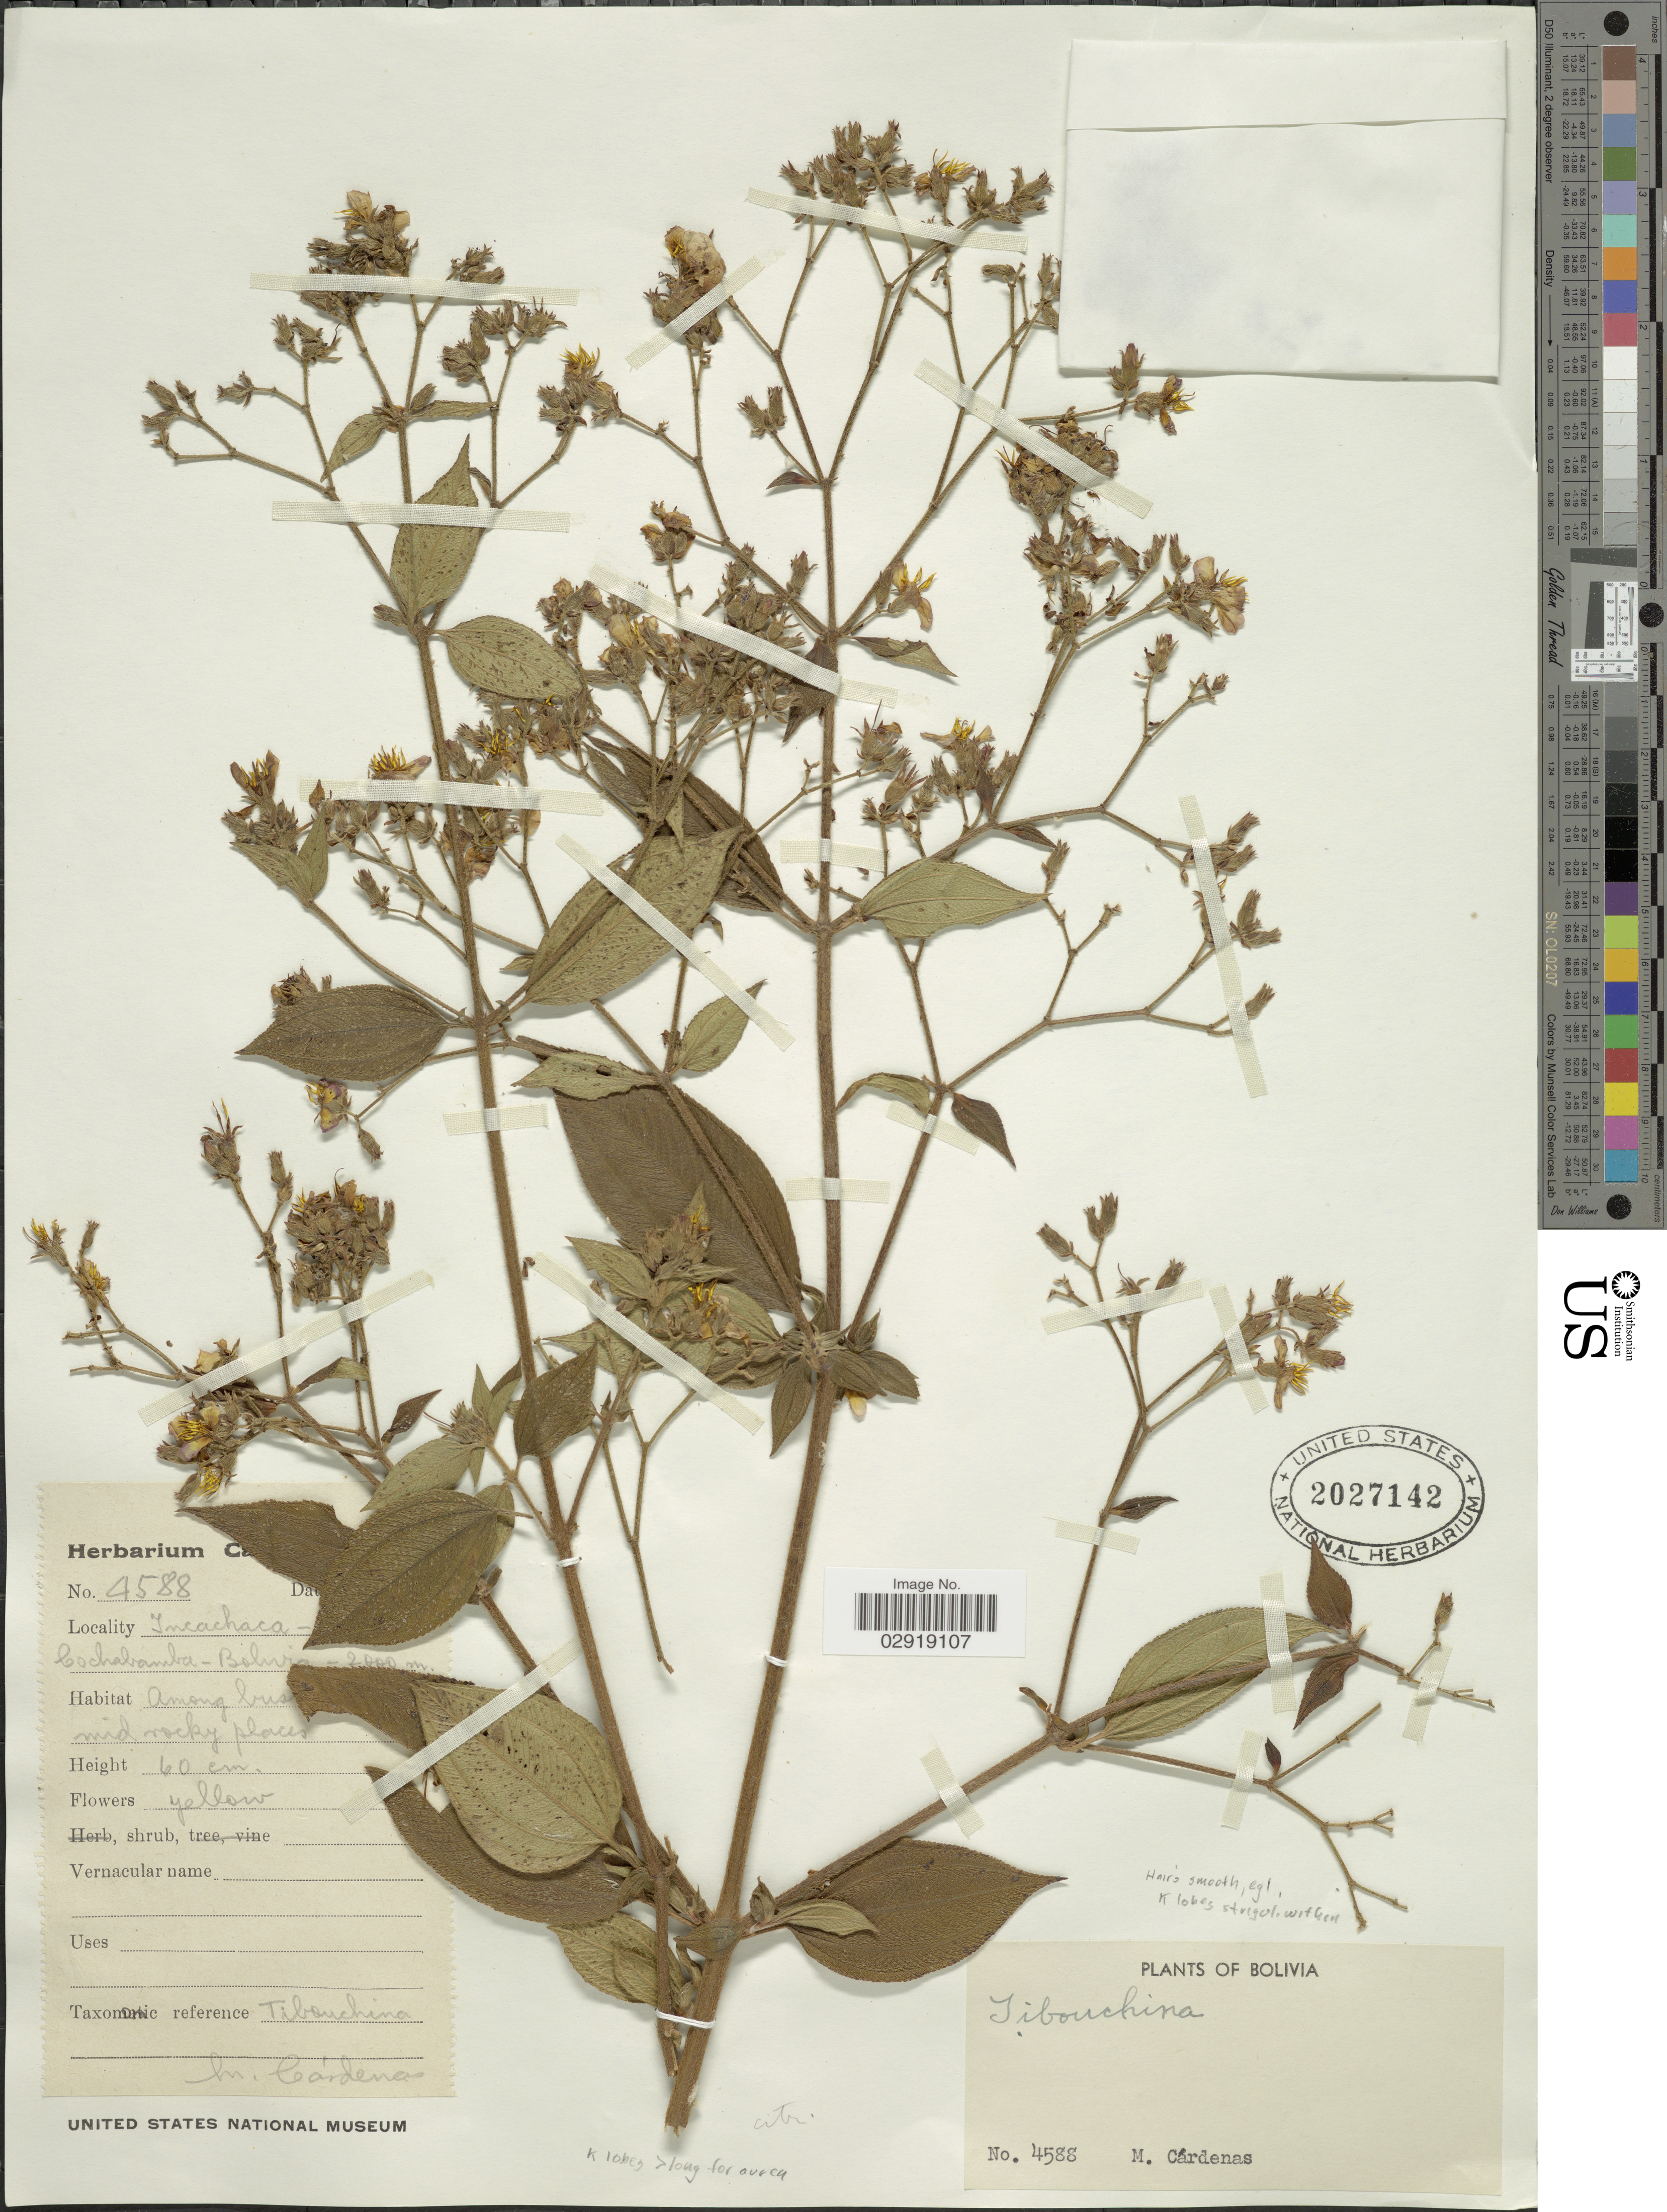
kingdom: Plantae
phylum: Tracheophyta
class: Magnoliopsida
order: Myrtales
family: Melastomataceae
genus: Chaetogastra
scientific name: Chaetogastra sp.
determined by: Michelangeli, F. A.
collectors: M. Cárdenas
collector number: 4588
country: Bolivia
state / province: Cochabamba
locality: Incachaca- [illegible text] Cochabamba.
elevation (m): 2000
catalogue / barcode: US 2027142